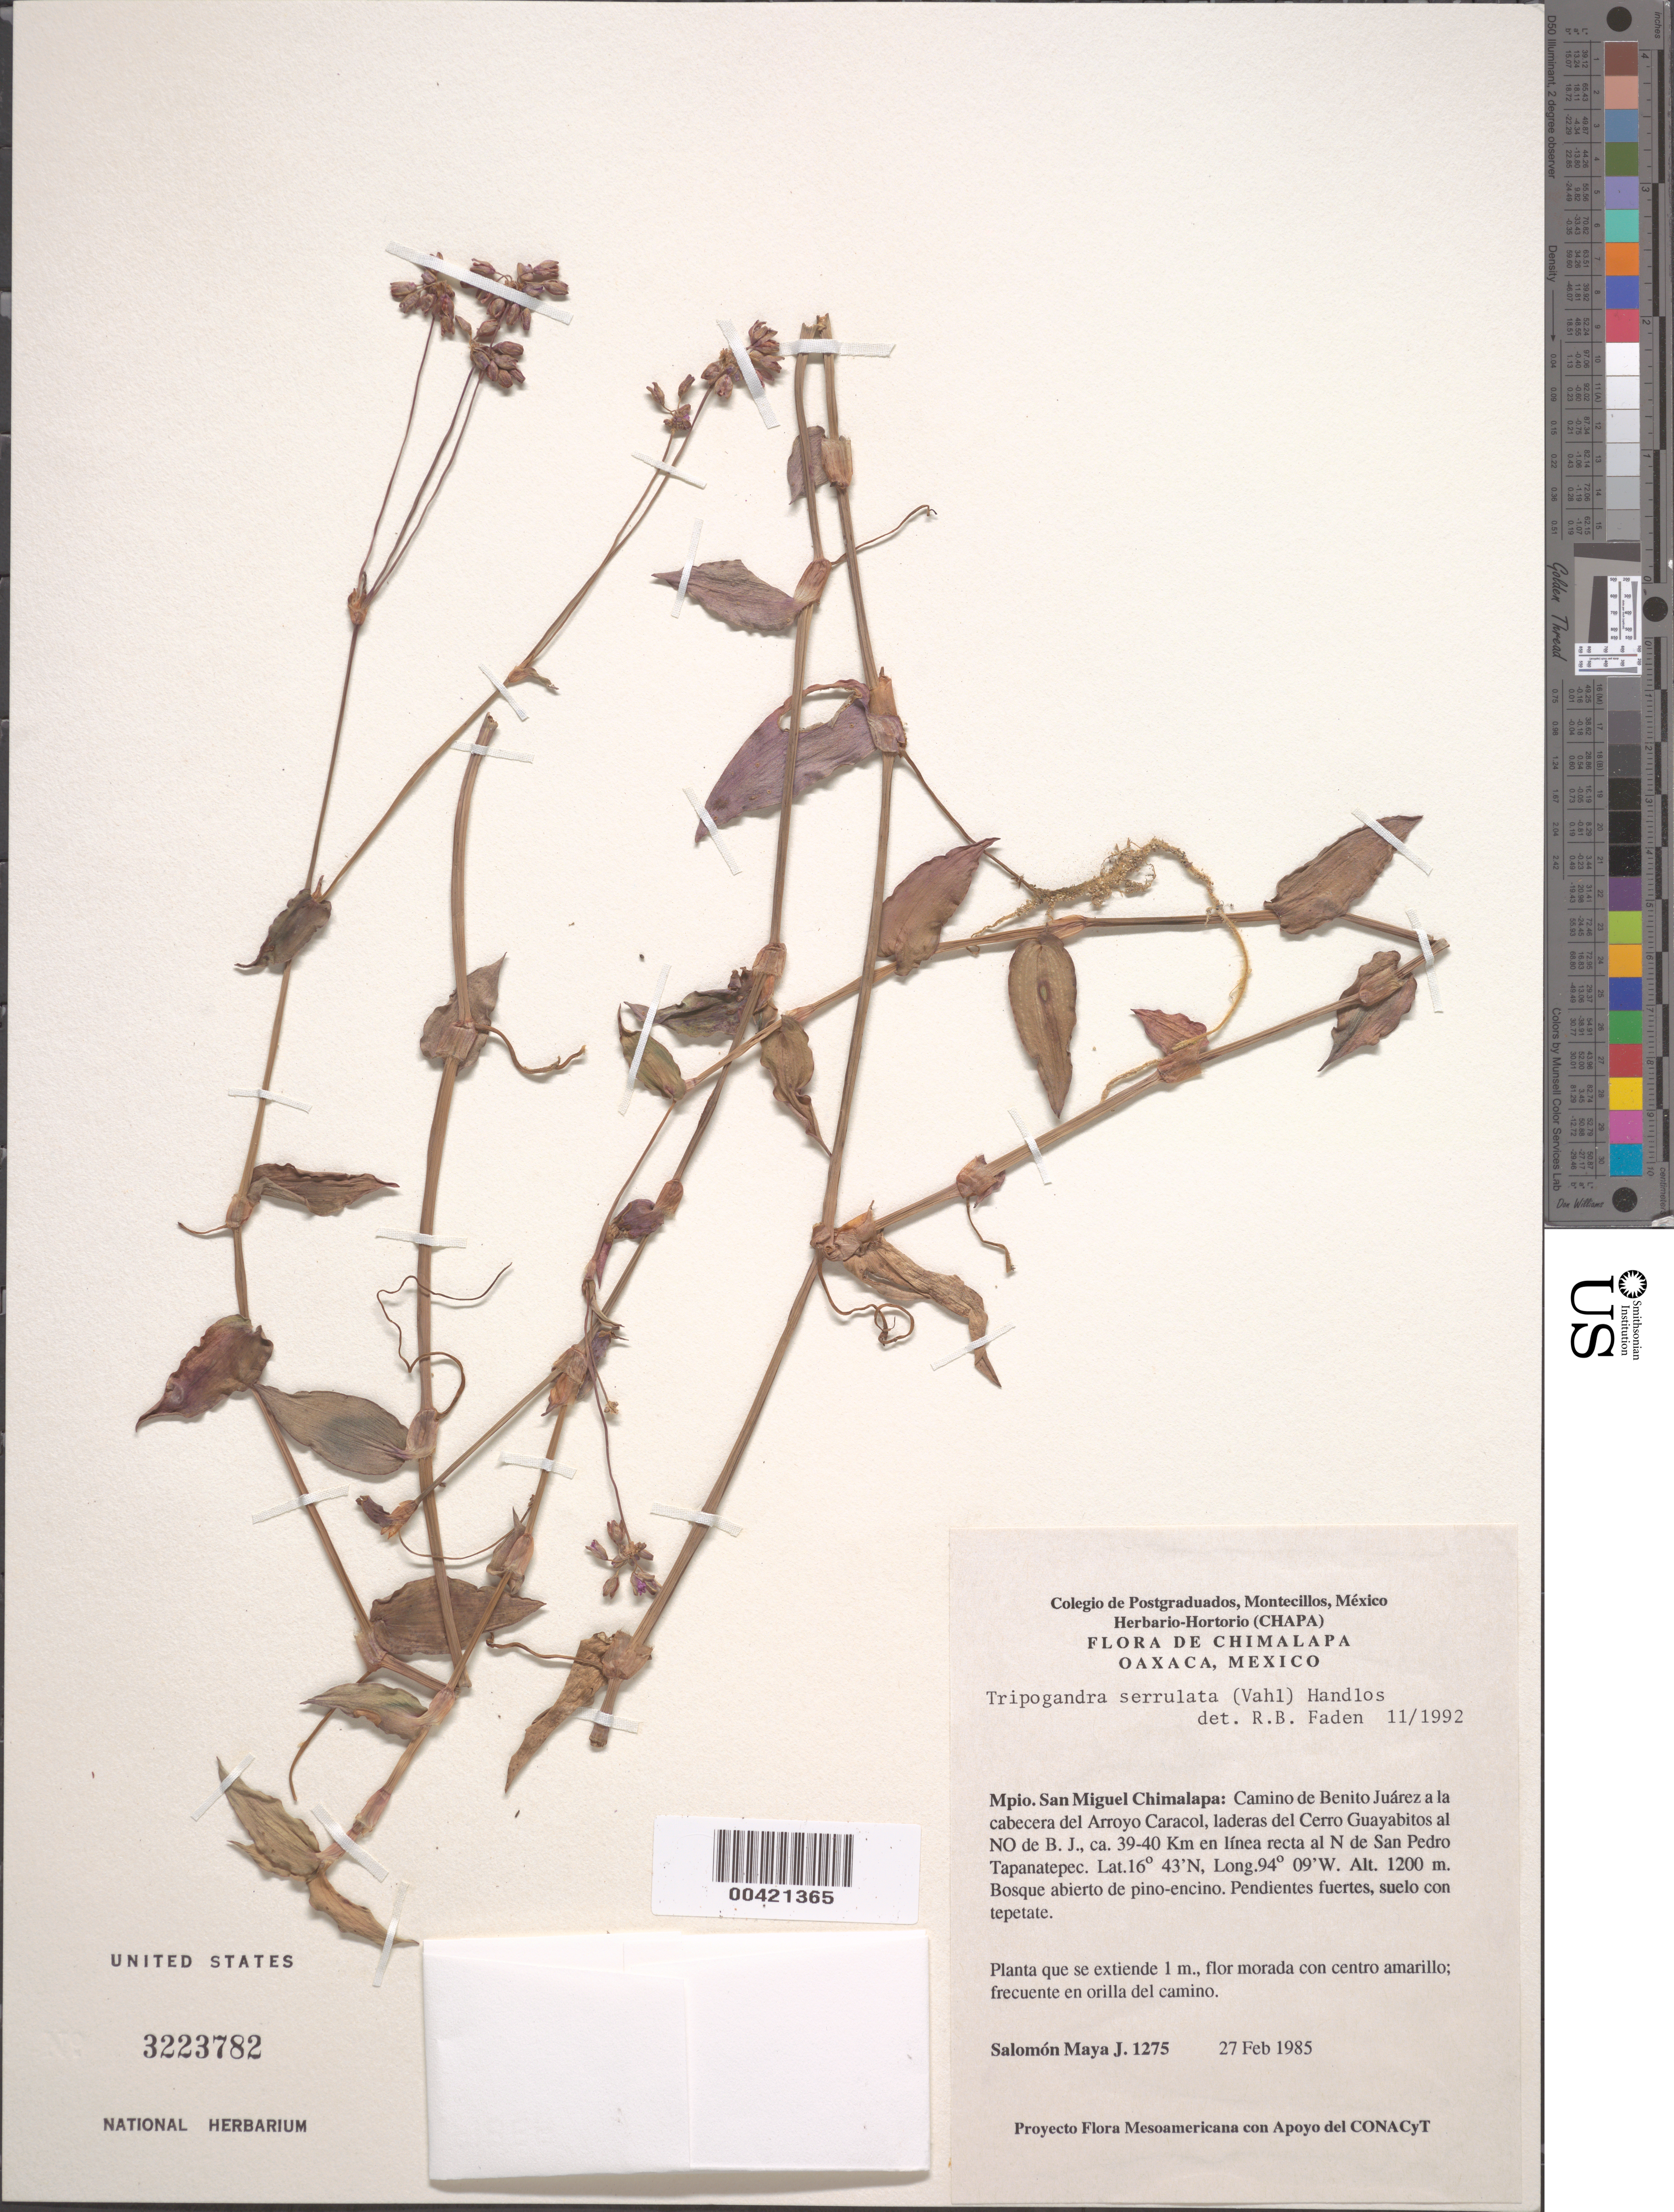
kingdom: Plantae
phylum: Tracheophyta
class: Liliopsida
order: Commelinales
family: Commelinaceae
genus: Tripogandra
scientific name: Tripogandra serrulata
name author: (Vahl) Handlos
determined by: Faden, Robert B., (US), Smithsonian Institution - National Museum of Natural History (UNITED STATES)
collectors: S. Maya J.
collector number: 1275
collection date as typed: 27 Feb 1985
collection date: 1985-02-27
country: Mexico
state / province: Oaxaca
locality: San miguel chimalapa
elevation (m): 1200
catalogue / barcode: US 3223782